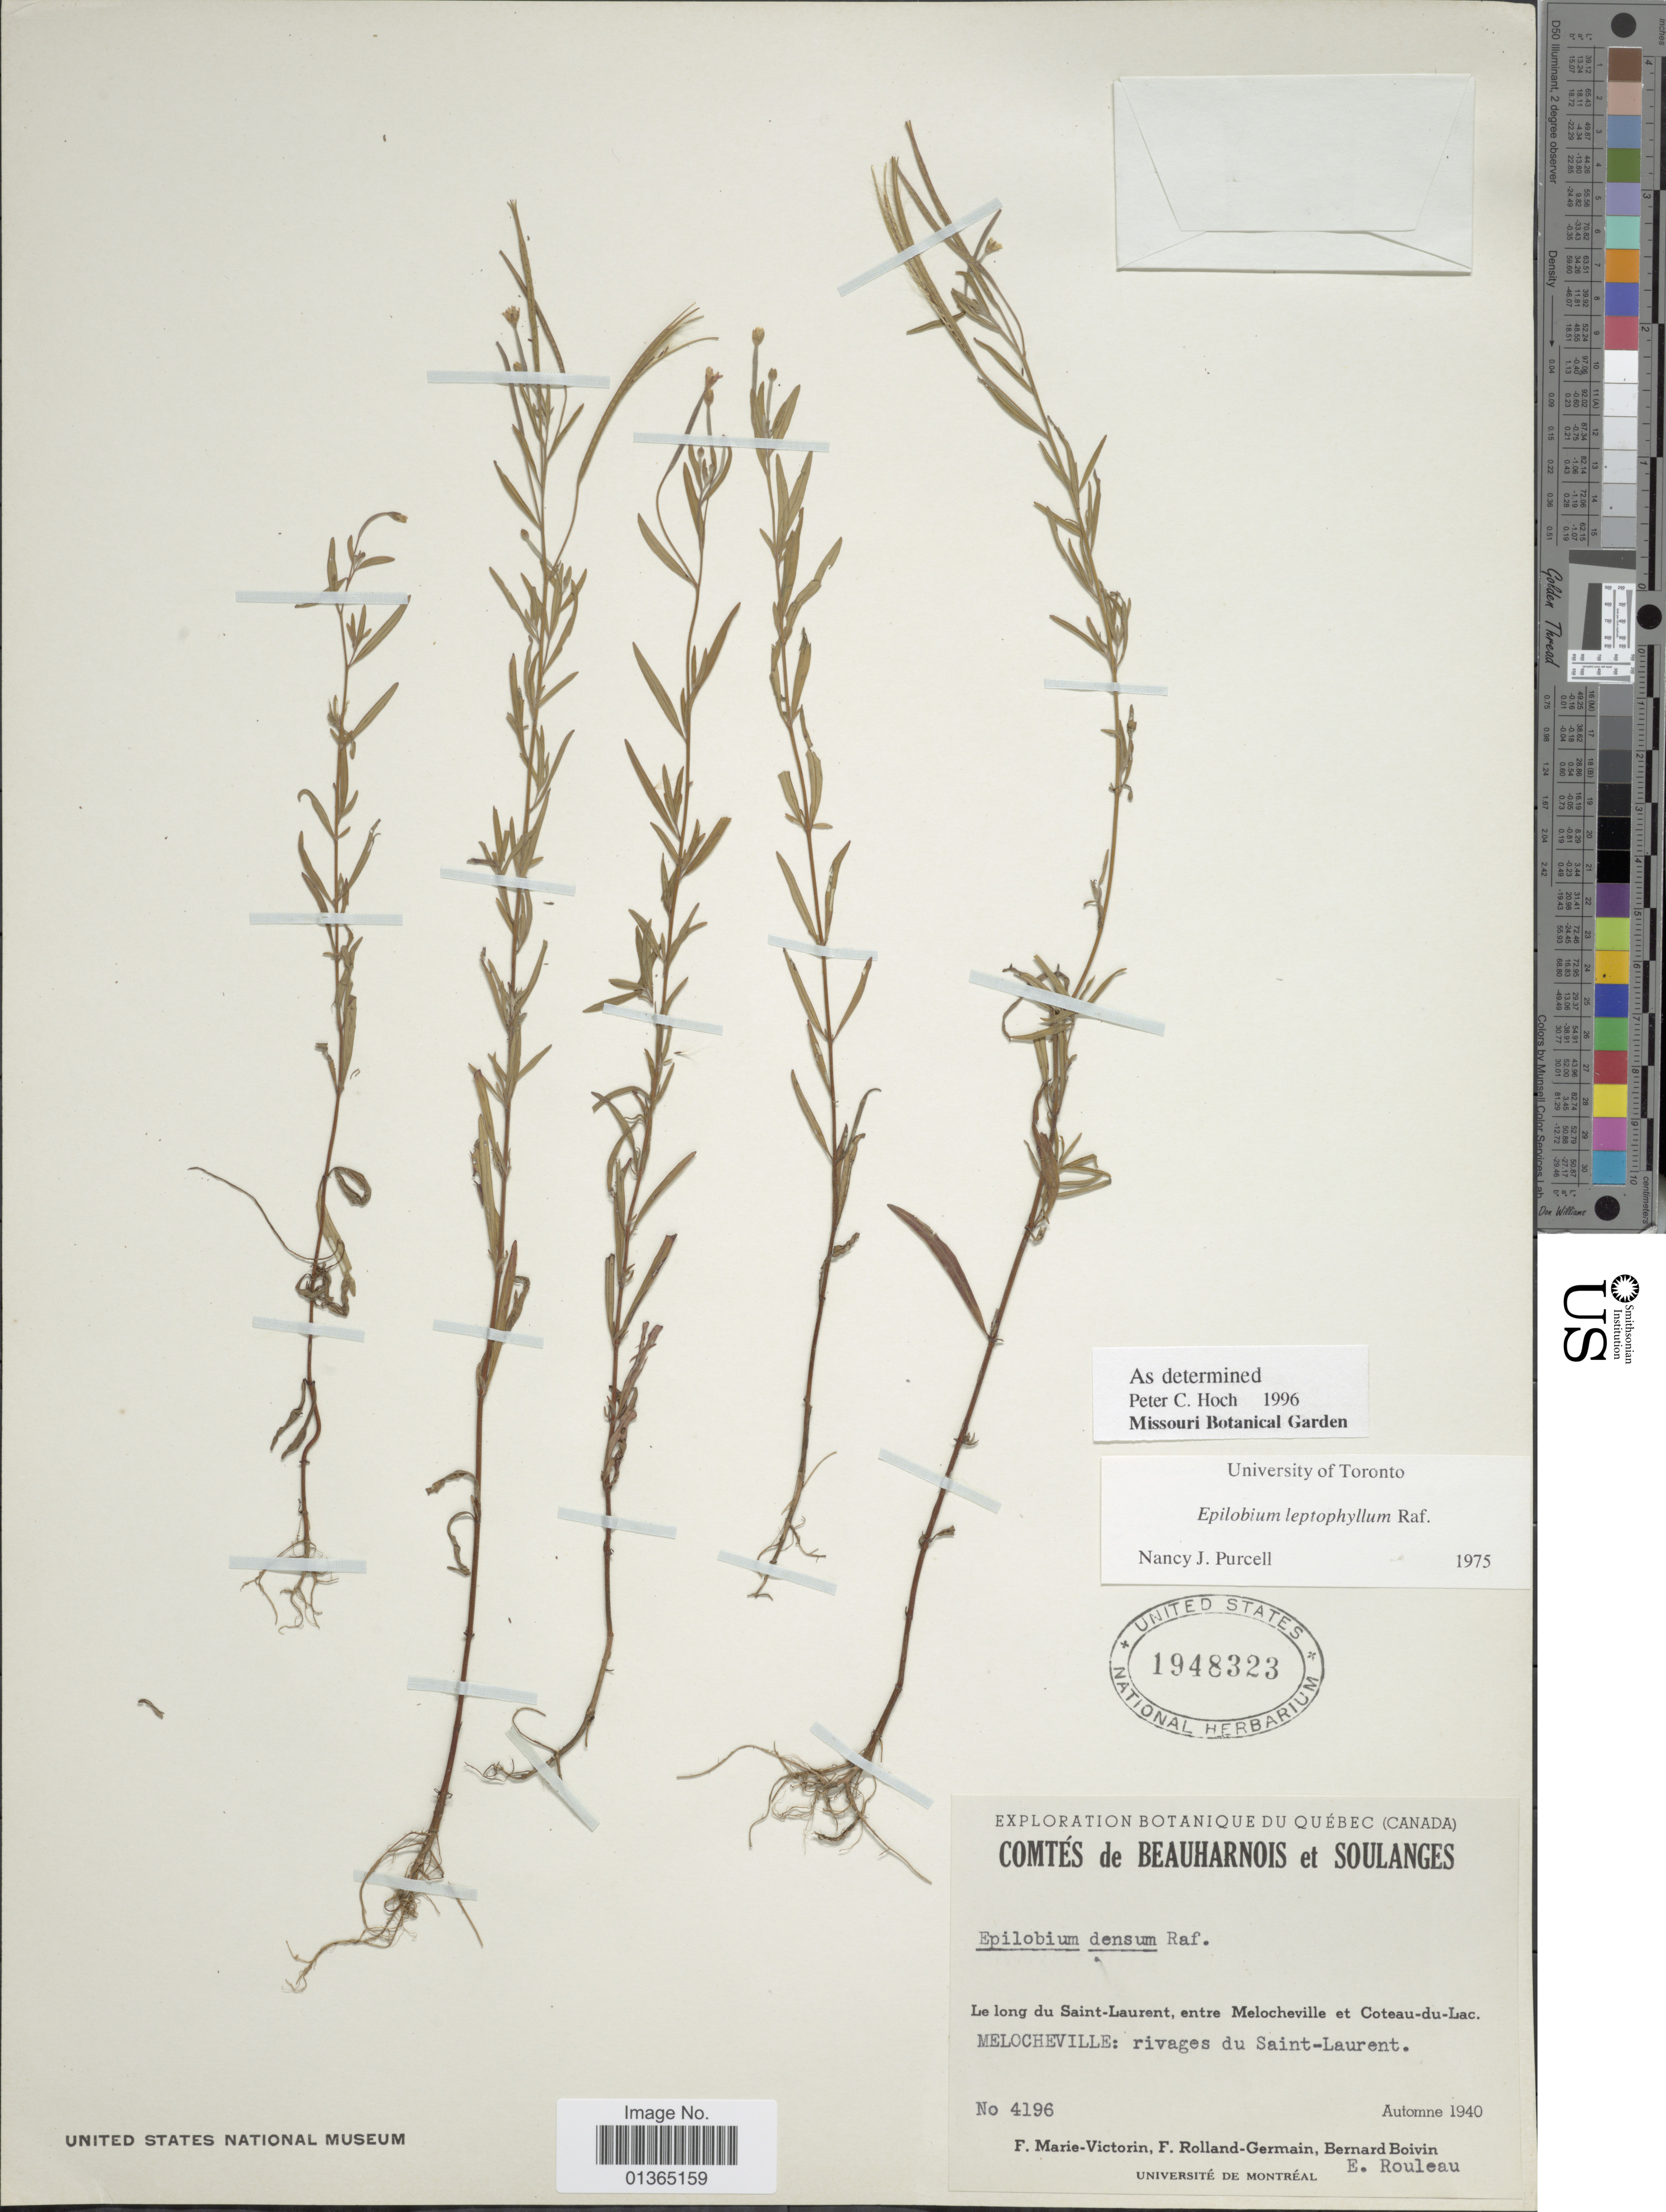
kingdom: Plantae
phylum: Tracheophyta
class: Magnoliopsida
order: Myrtales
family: Onagraceae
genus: Epilobium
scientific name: Epilobium leptophyllum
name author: Raf.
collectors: Fr. Marie-Victorin, Rolland-Germain, B. Boivin & E. Rouleau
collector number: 4196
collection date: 1940-08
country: Canada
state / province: Quebec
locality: Comtés de Beauharnois et Soulanges. Le long du Saint-Laurent, entre Melocheville et Coteau-du-Lac.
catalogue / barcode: US 1948323